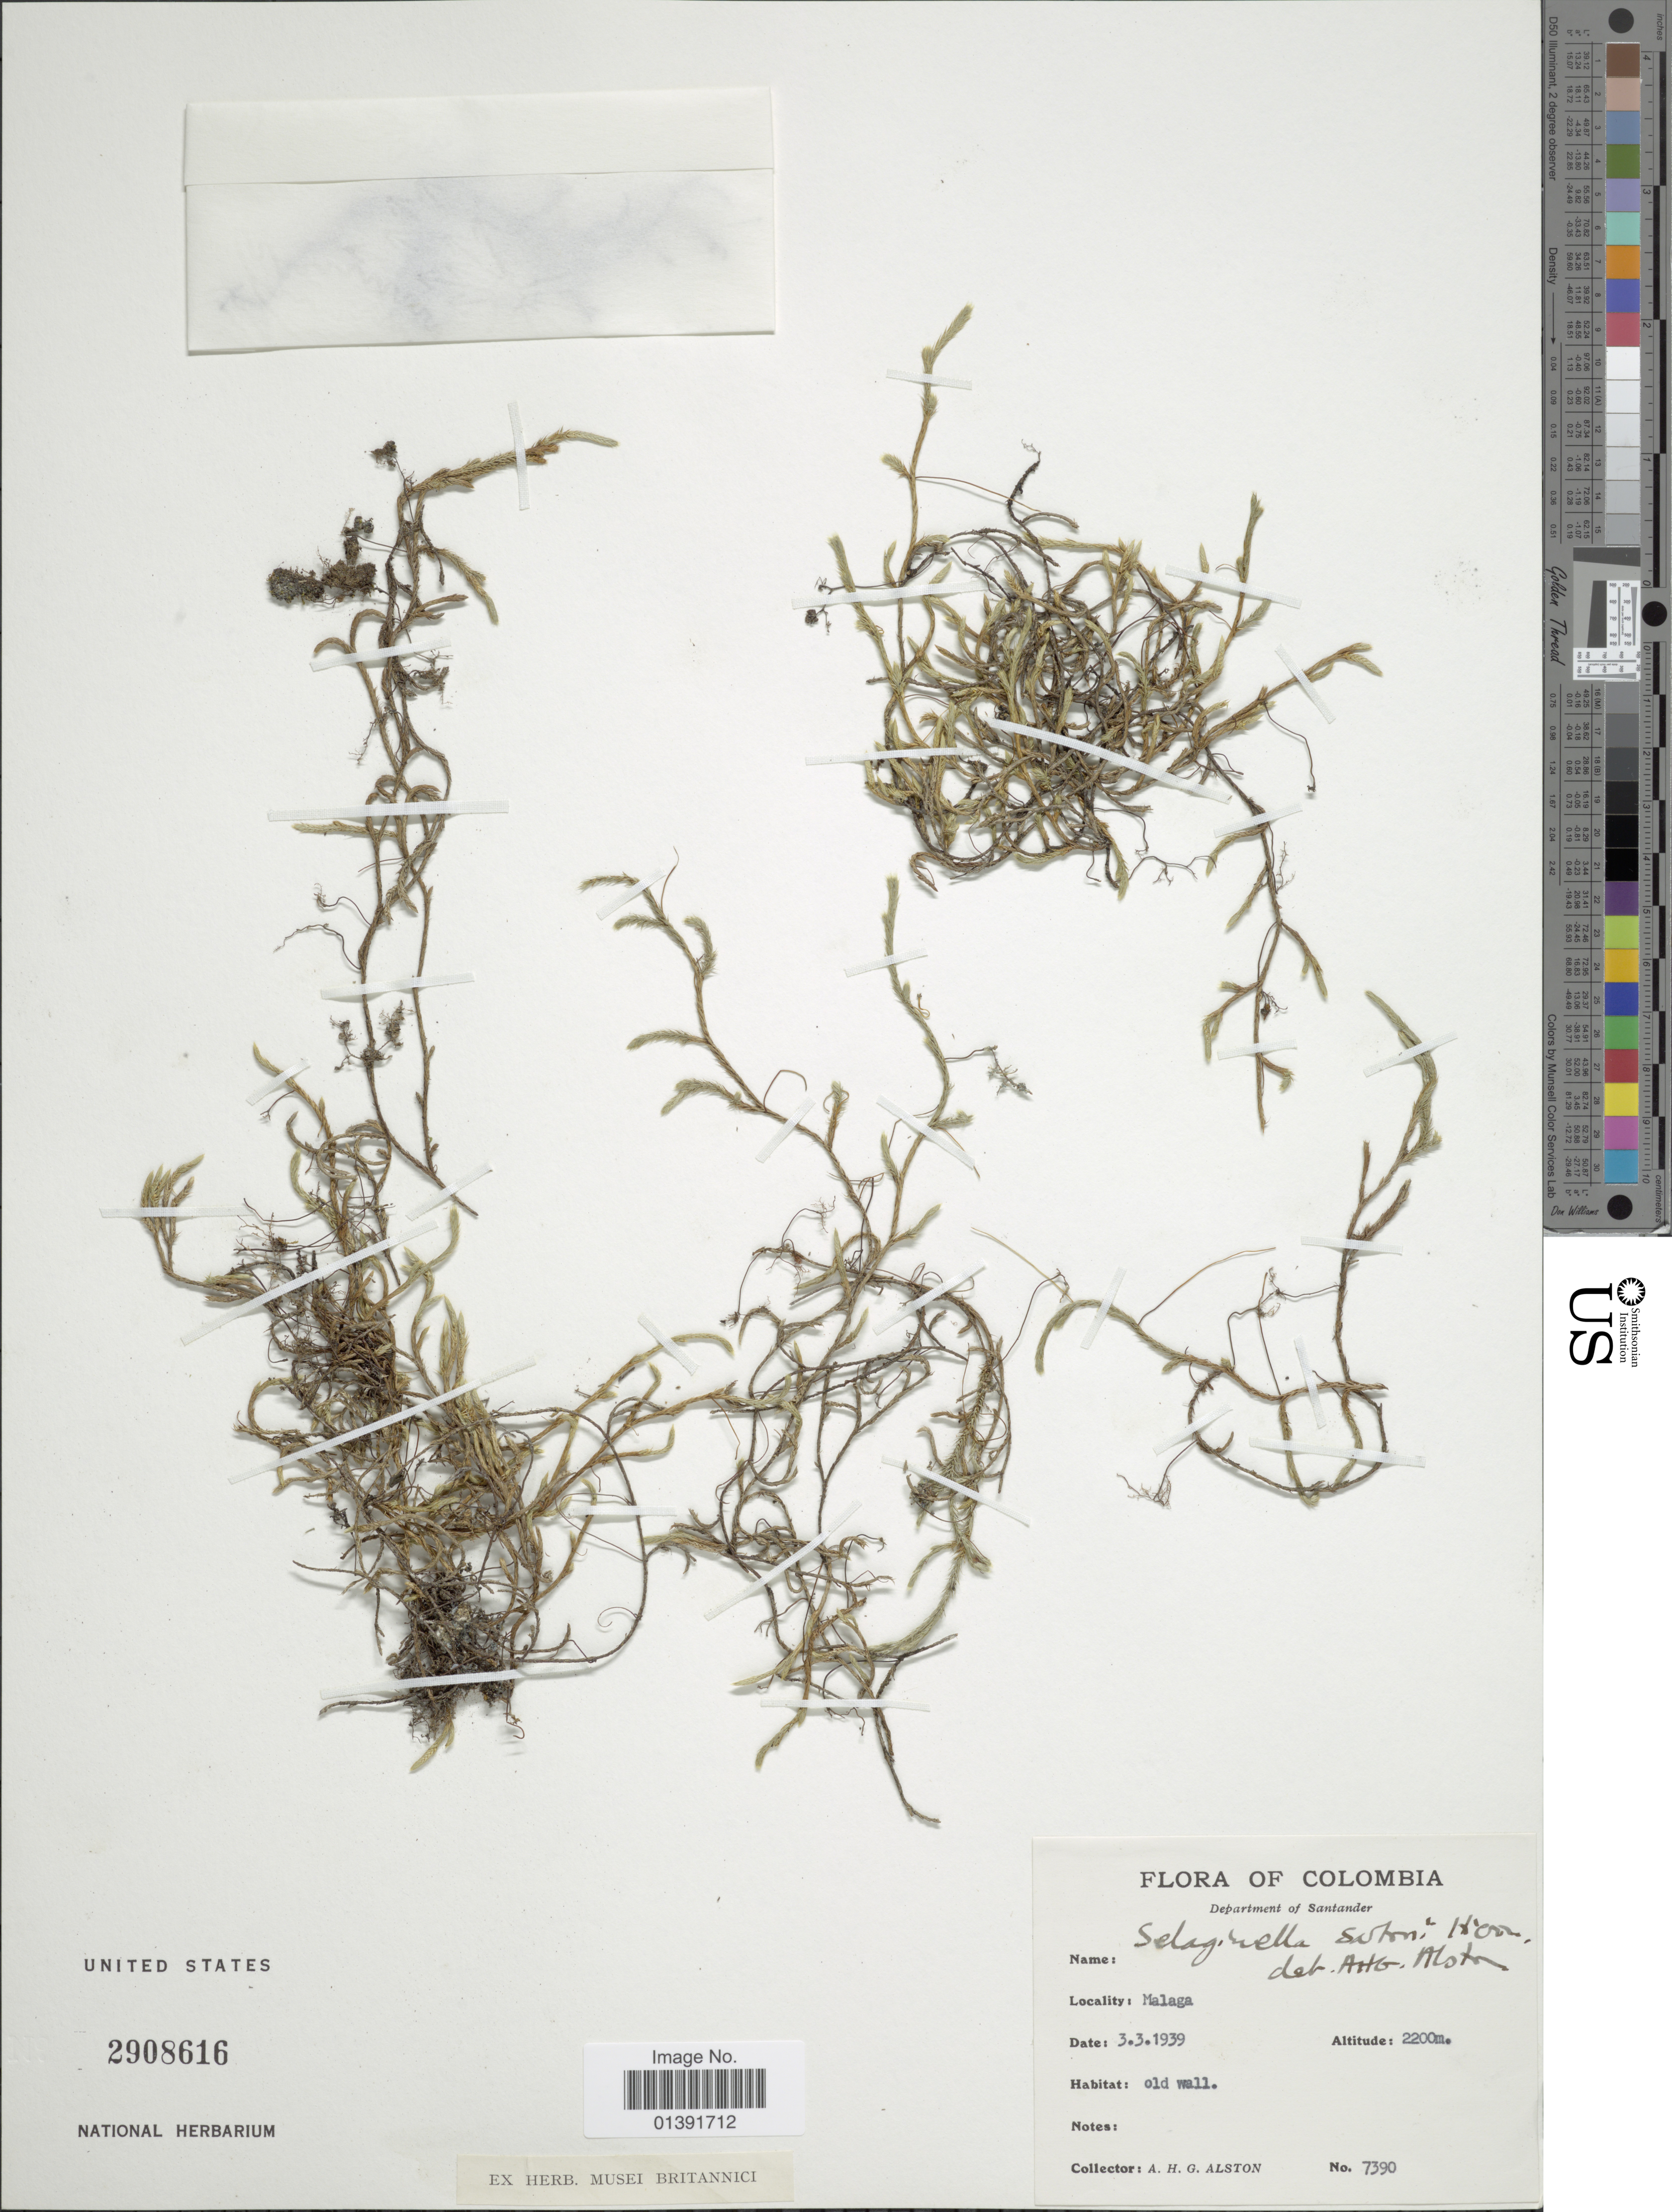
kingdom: Plantae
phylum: Tracheophyta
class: Lycopodiopsida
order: Selaginellales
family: Selaginellaceae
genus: Selaginella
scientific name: Selaginella sartorii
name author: Hieron.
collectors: A. H. Alston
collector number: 7390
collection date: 1939-03-03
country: Venezuela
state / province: Trujillo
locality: Malaga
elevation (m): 2200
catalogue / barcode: US 2908616